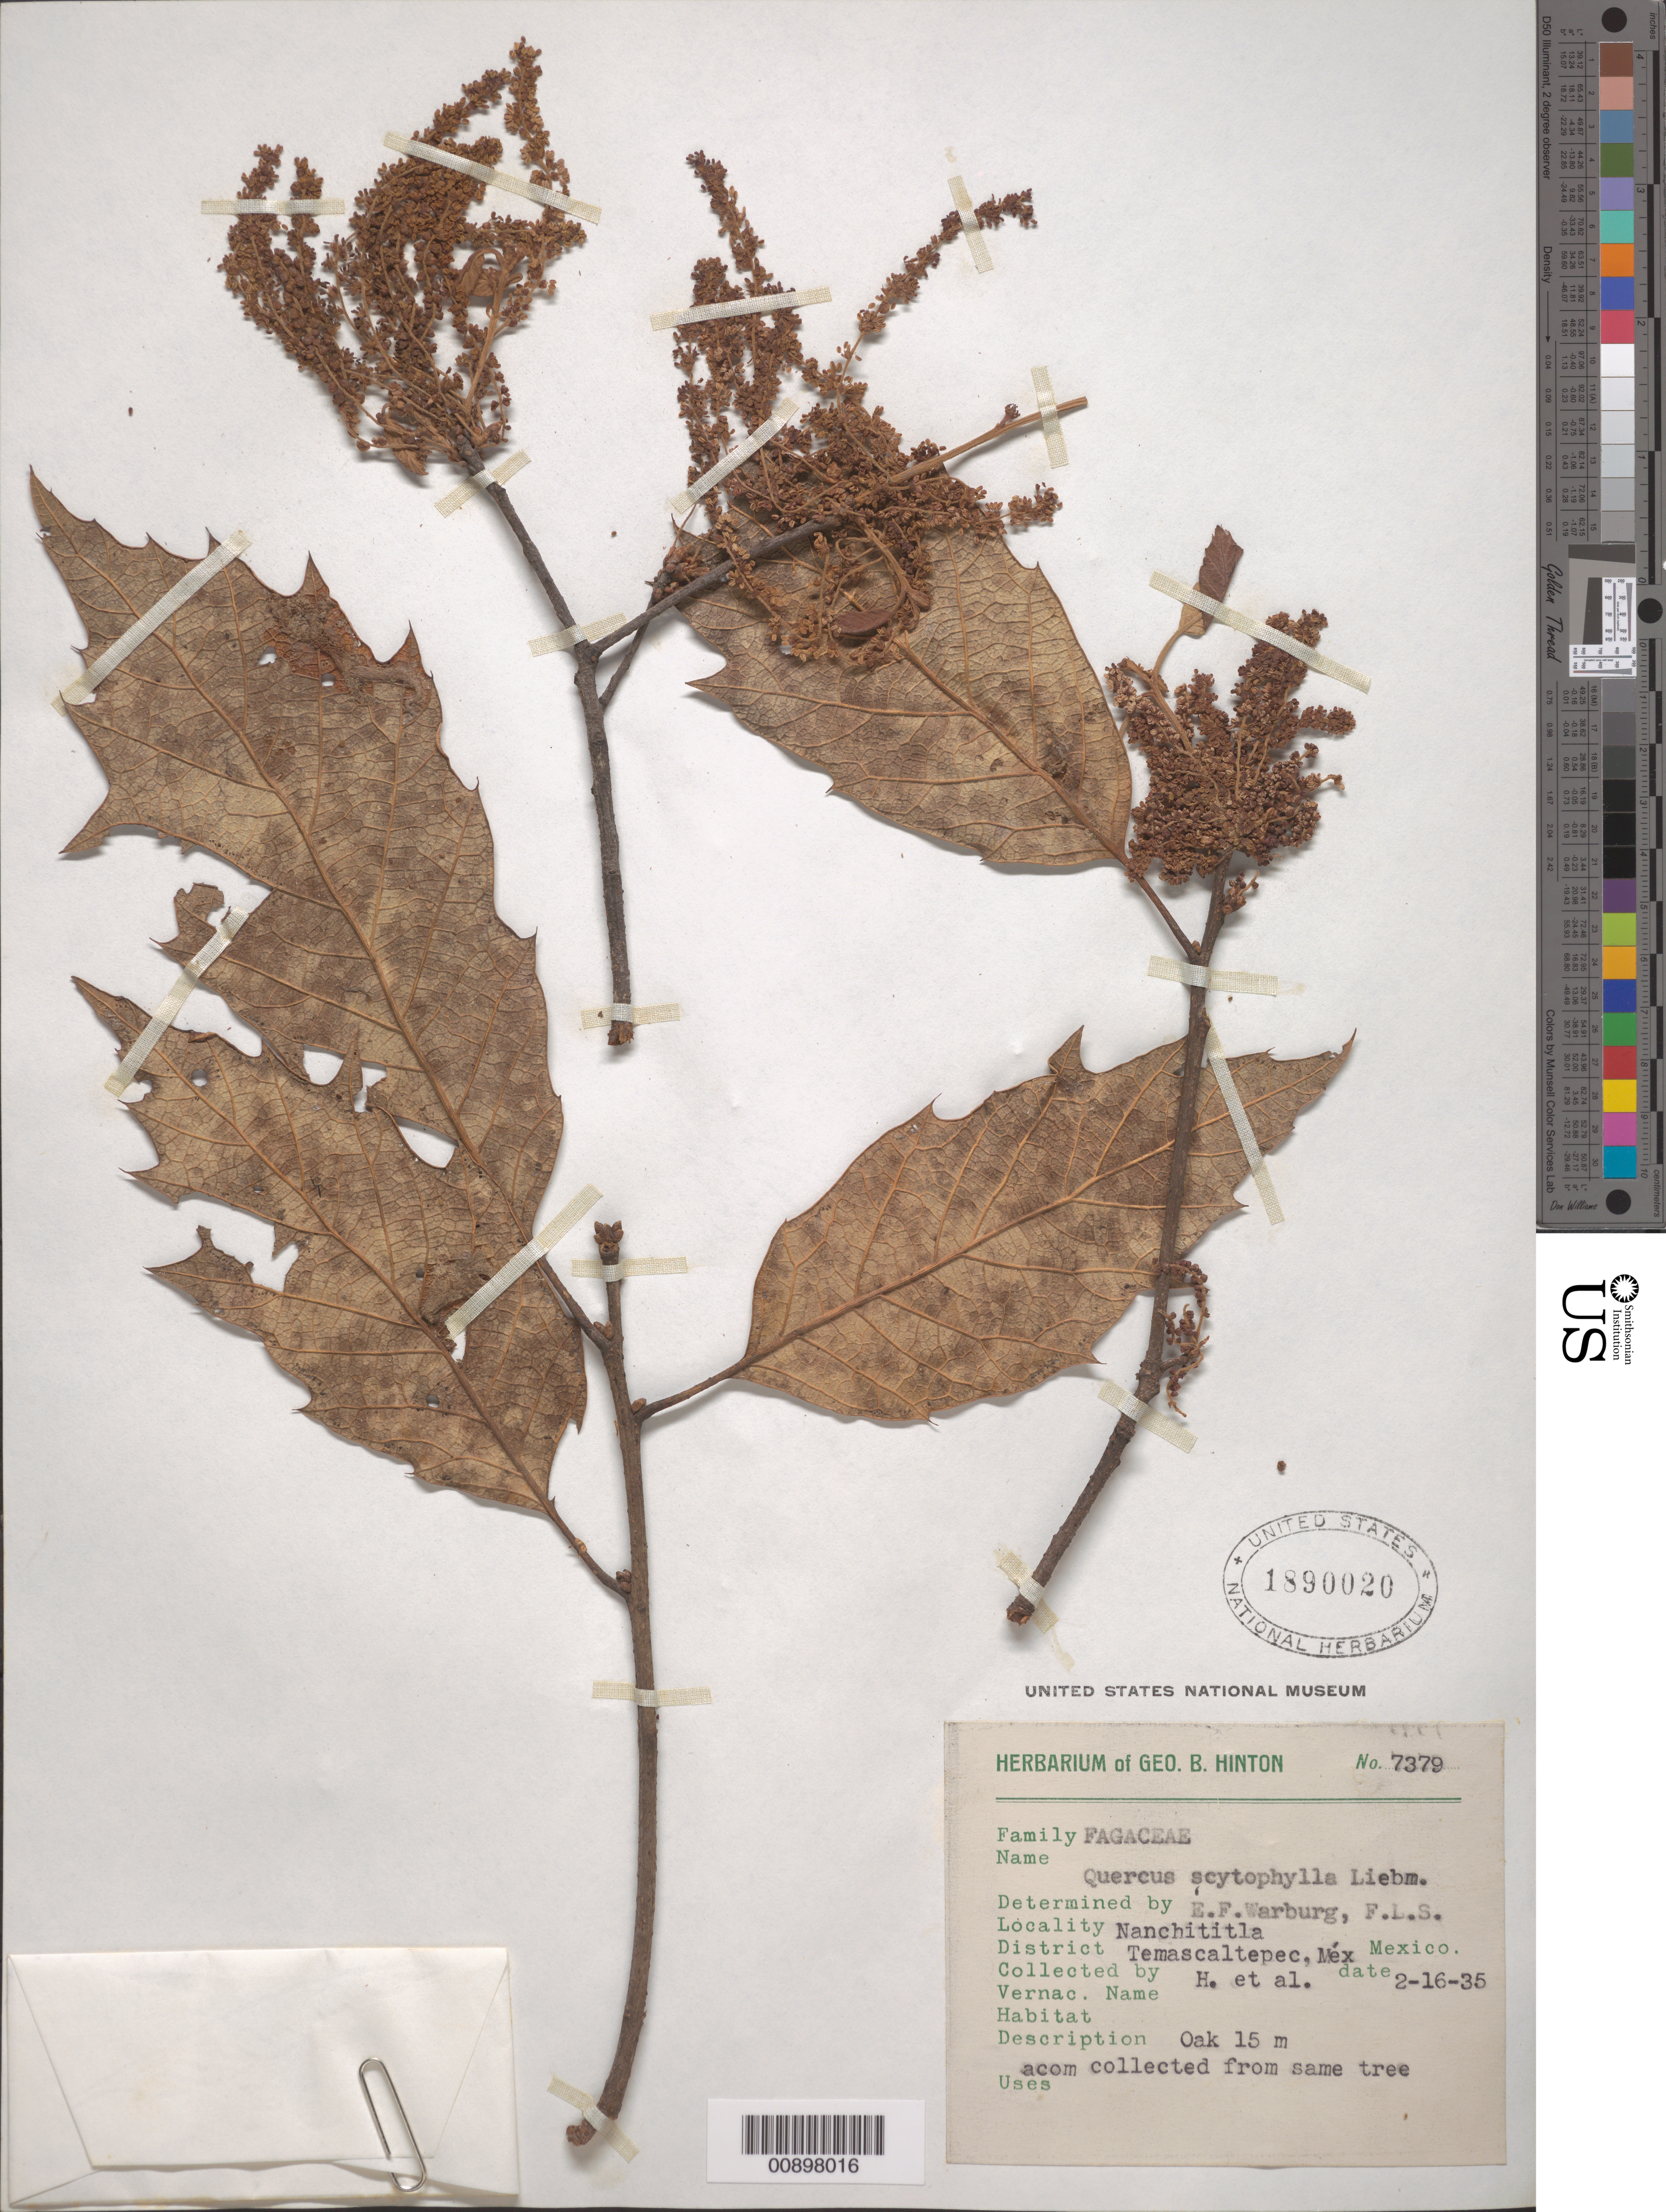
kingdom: Plantae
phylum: Tracheophyta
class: Magnoliopsida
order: Fagales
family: Fagaceae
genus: Quercus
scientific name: Quercus scytophylla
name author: Liebm.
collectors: G. B. Hinton & et al.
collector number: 7379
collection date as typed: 16 Feb 1935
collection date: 1935-02-16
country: Mexico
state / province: México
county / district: Temascaltepec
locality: Nanchititla, District Temascaltepec, State of México.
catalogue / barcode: US 1890020